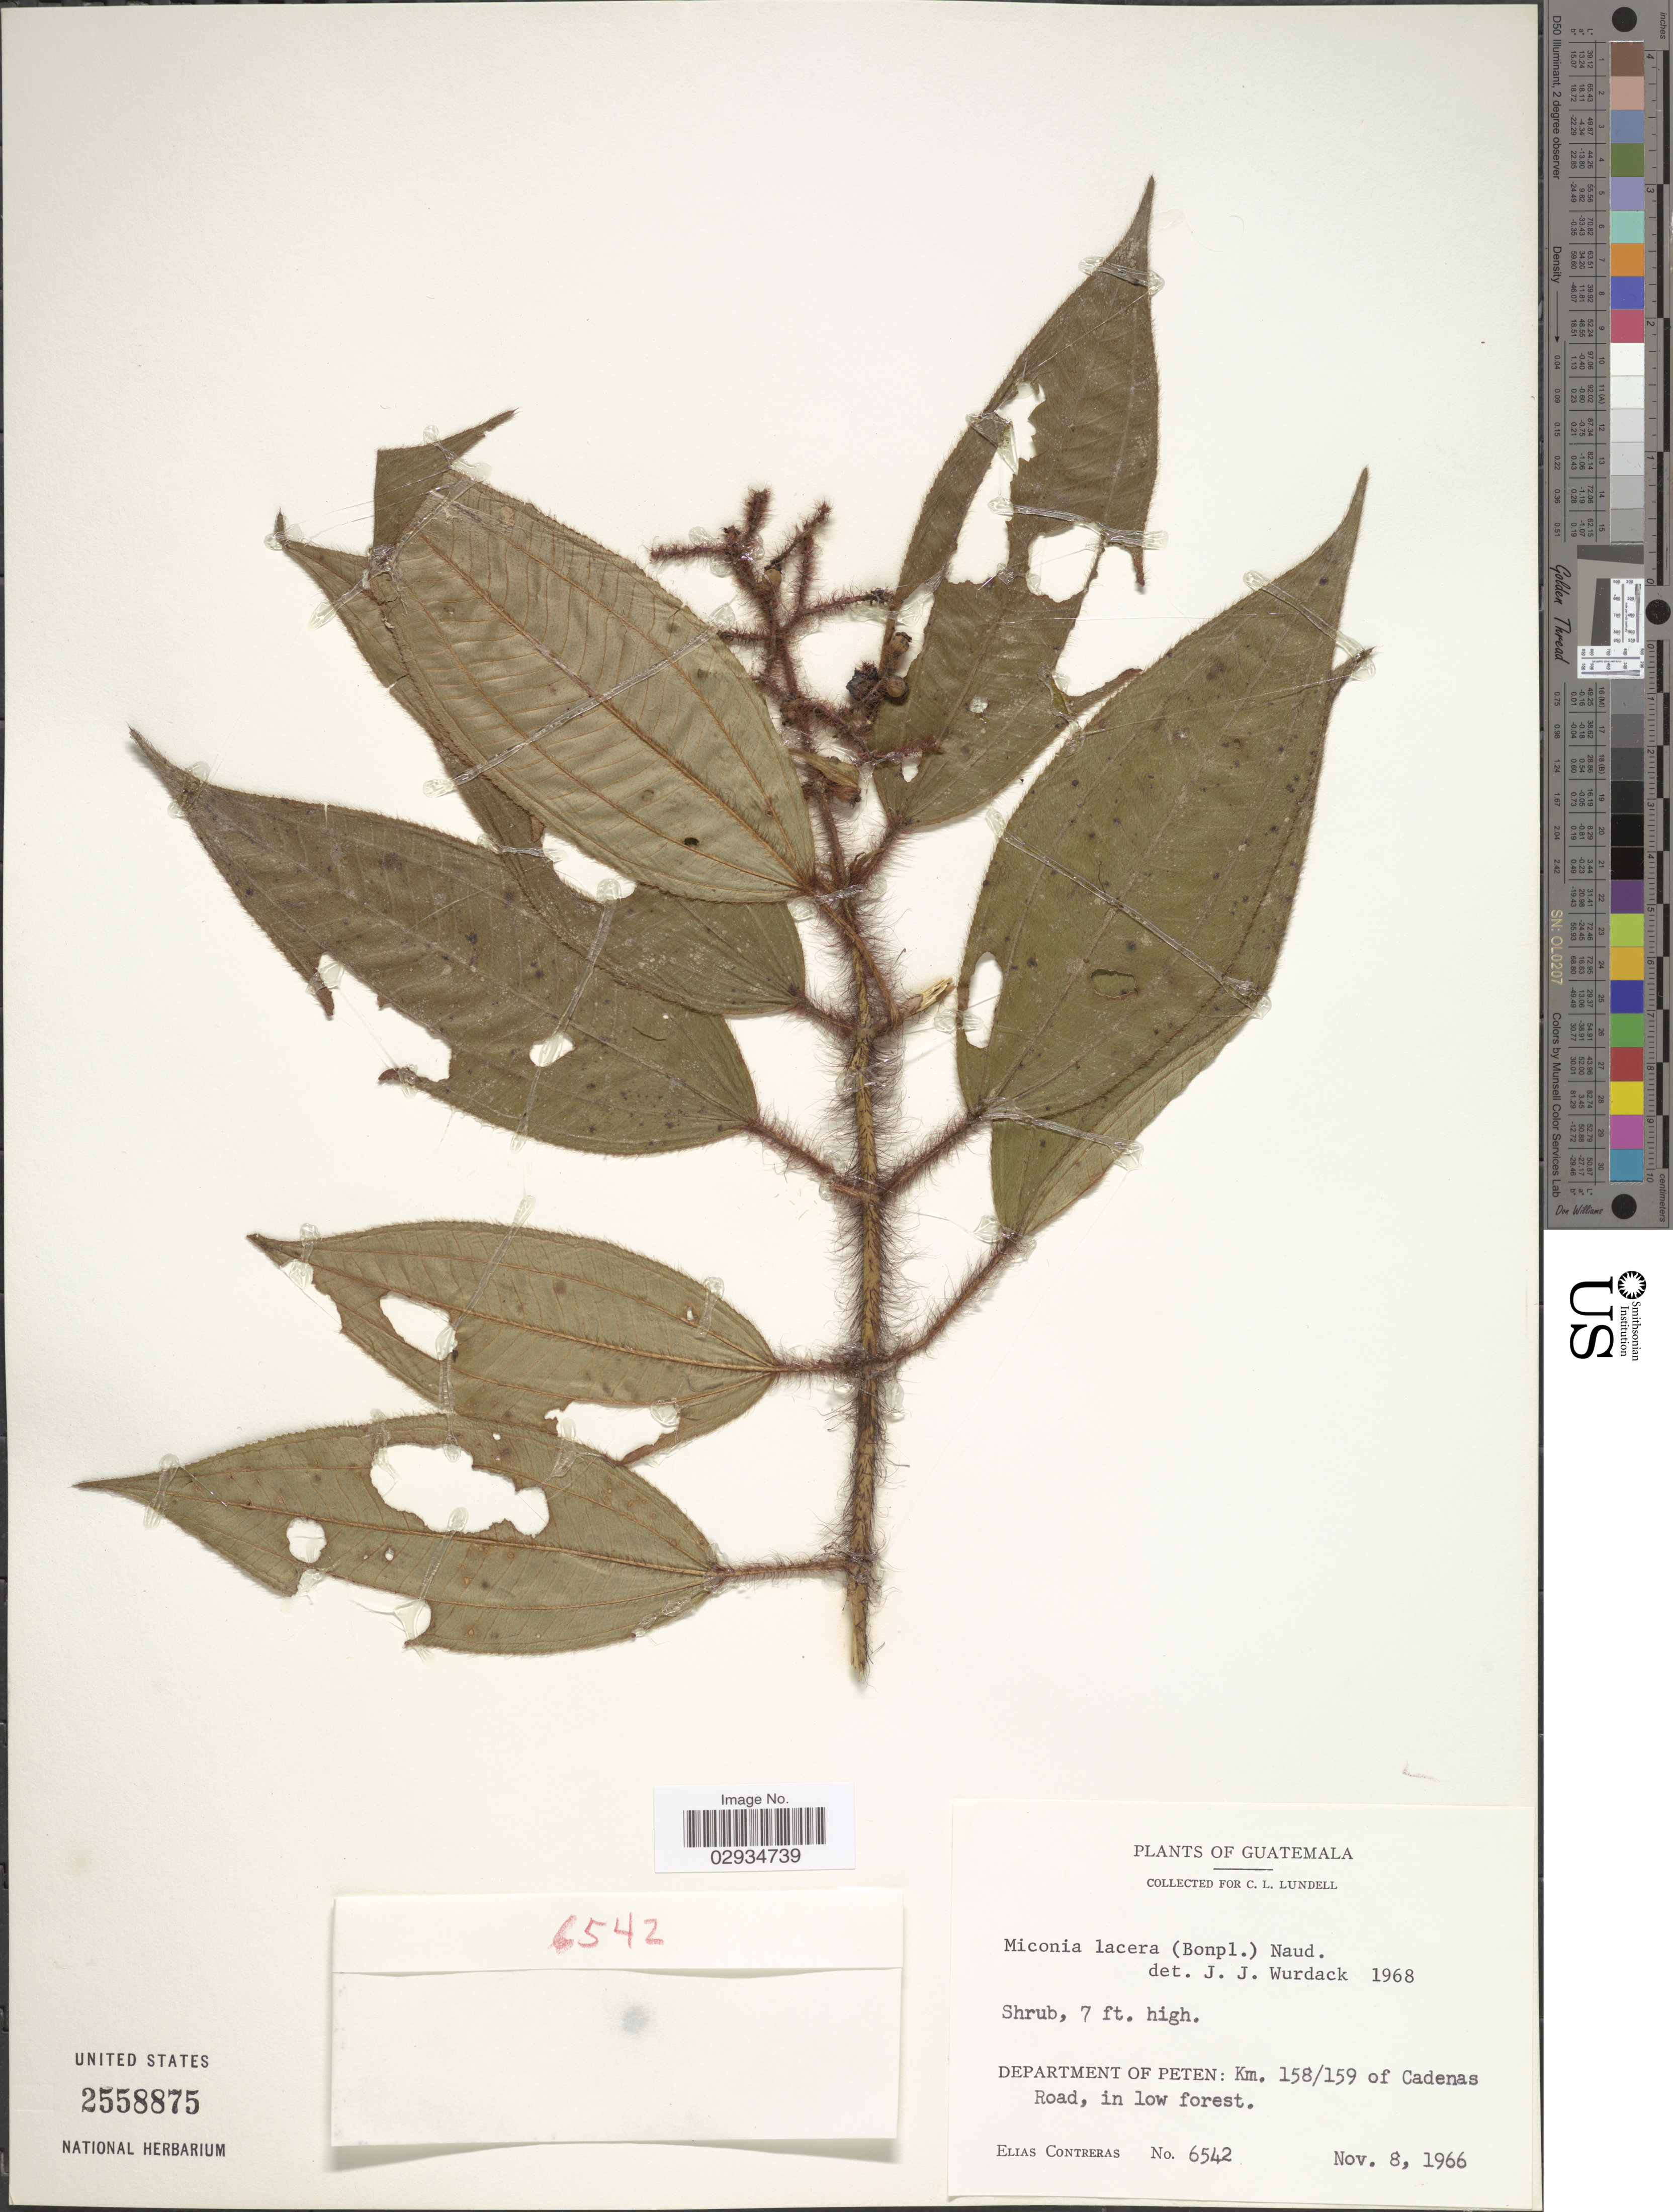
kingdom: Plantae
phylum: Tracheophyta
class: Magnoliopsida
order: Myrtales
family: Melastomataceae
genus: Miconia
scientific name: Miconia lacera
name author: (Bonpl.) Naudin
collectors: E. Contreras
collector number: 6542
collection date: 1966-11-08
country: Guatemala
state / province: El Petén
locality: Department of Peten: Km. 158/159 of Cadenas Road, in low forest.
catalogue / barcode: US 2558875